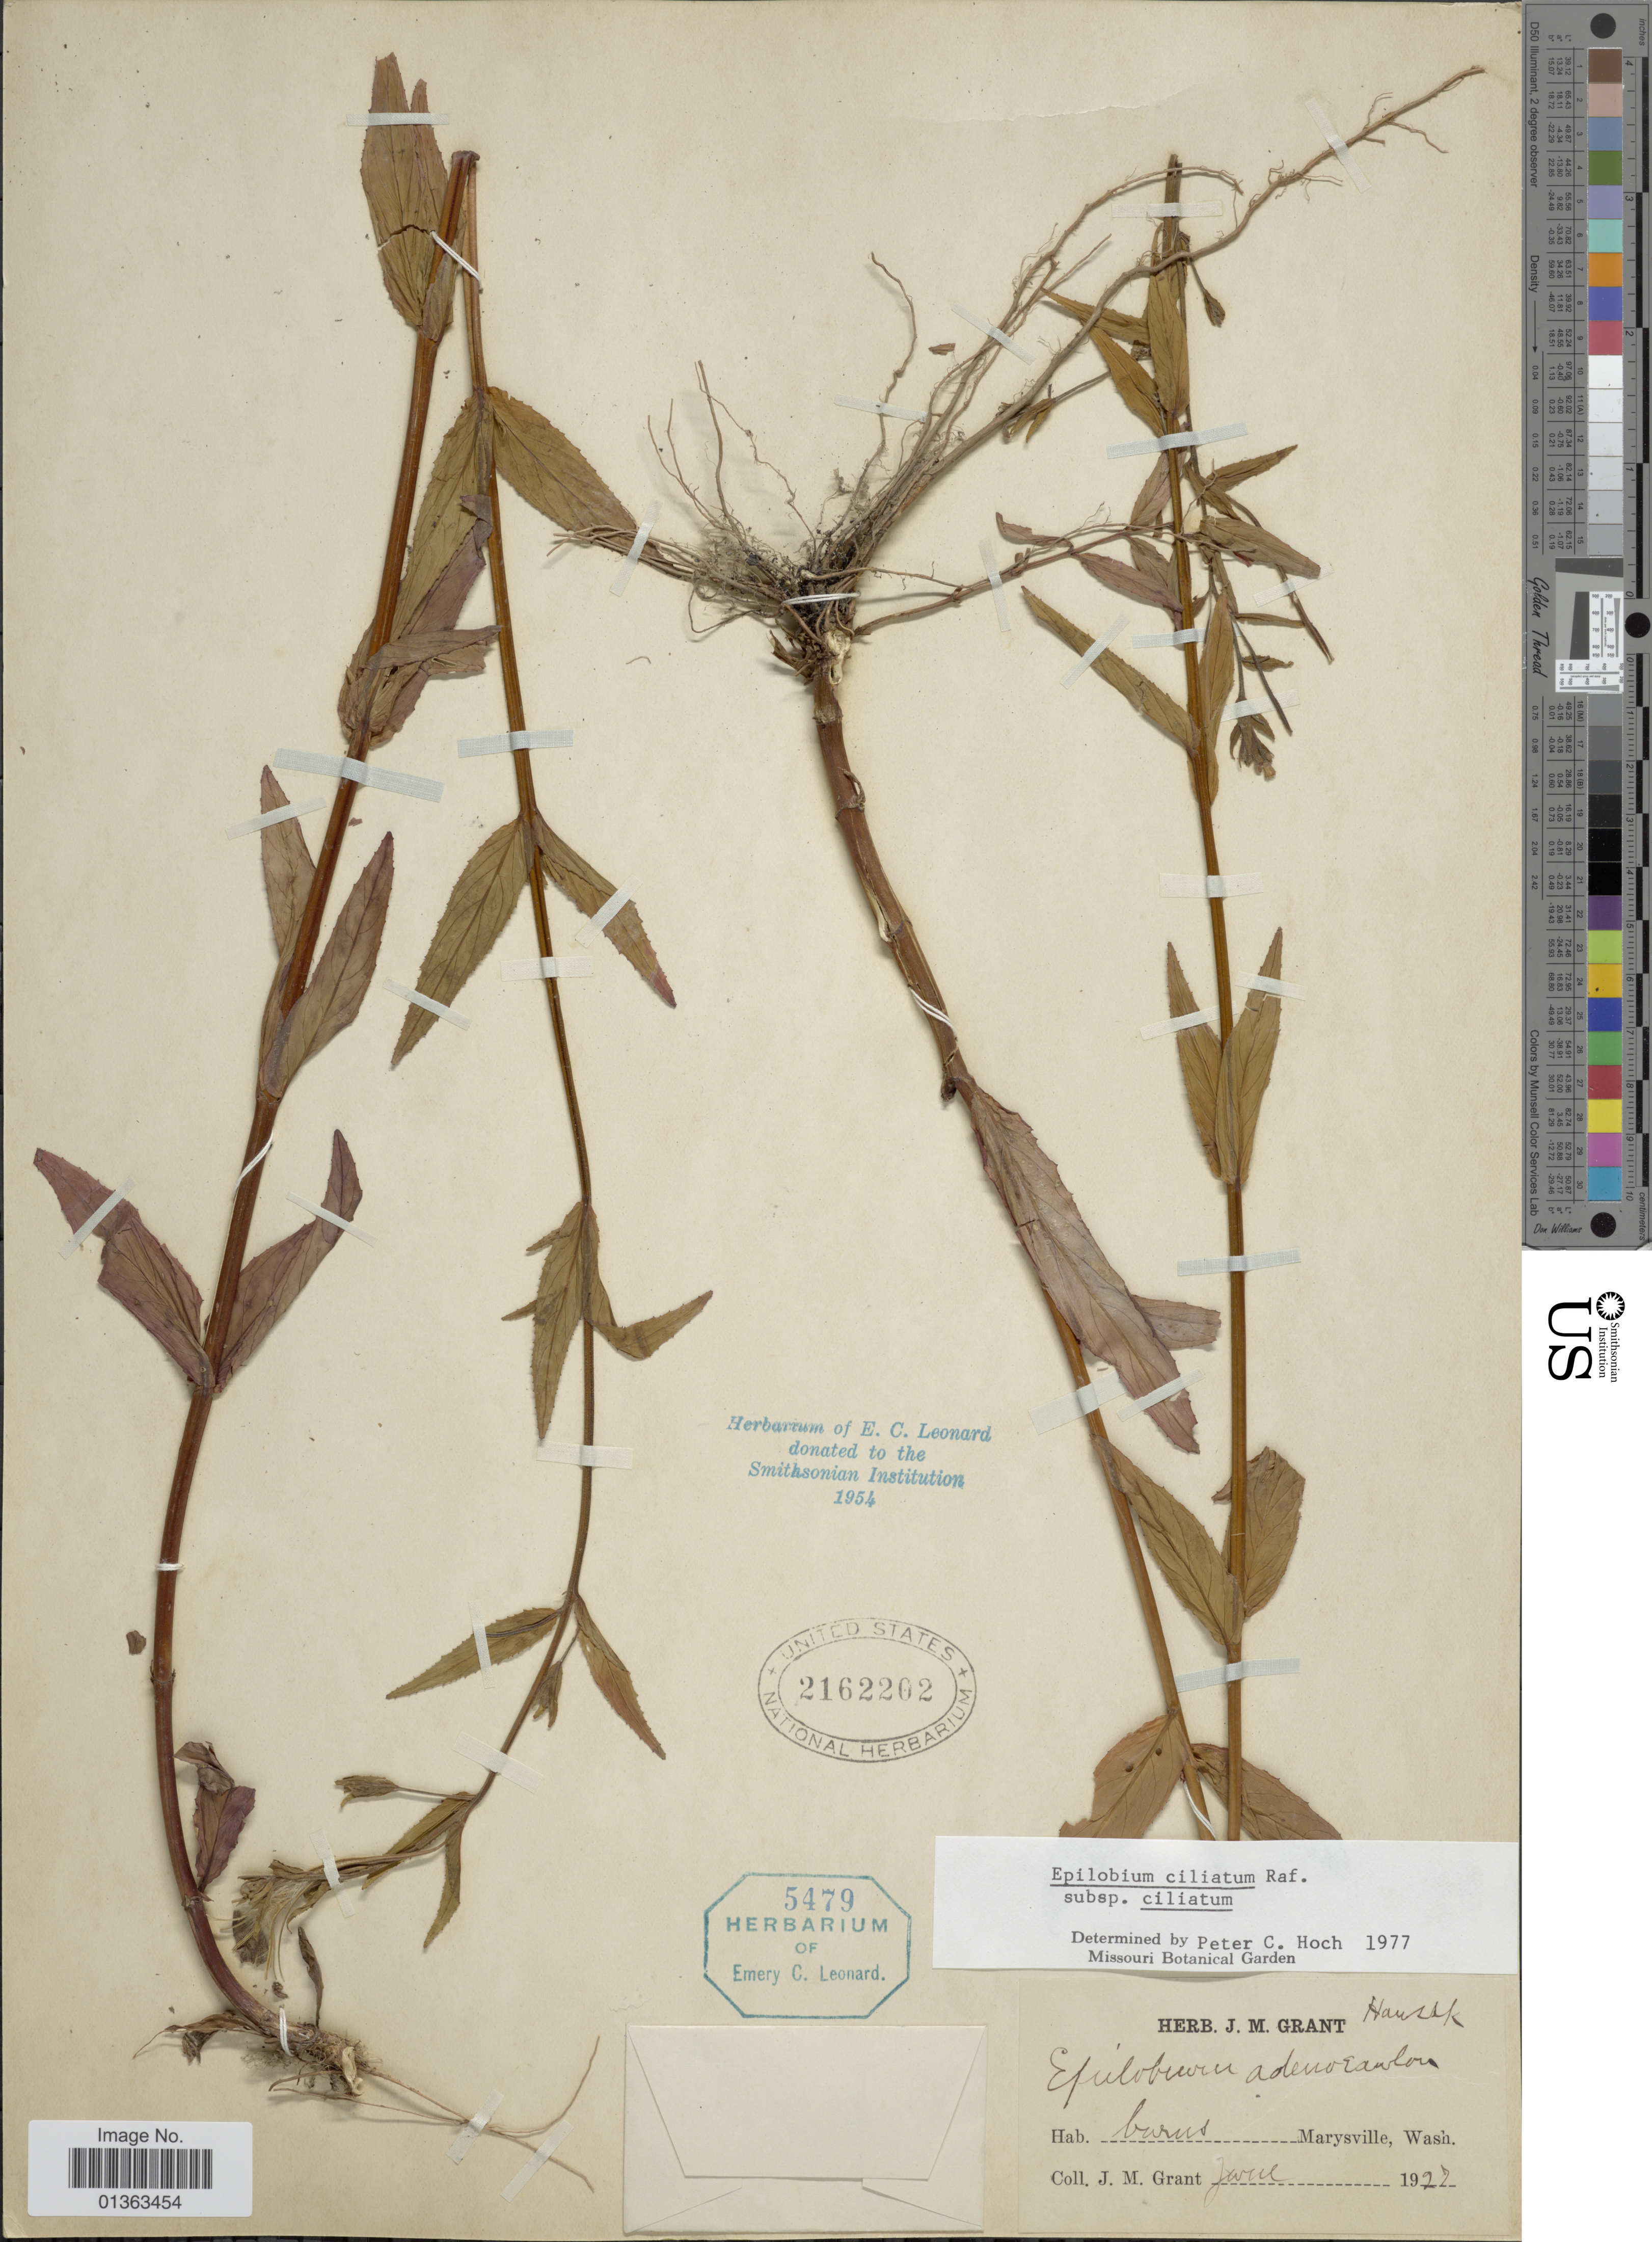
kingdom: Plantae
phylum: Tracheophyta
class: Magnoliopsida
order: Myrtales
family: Onagraceae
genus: Epilobium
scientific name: Epilobium ciliatum subsp. ciliatum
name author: Raf.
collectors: J. M. Grant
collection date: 1927-07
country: United States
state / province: Washington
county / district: Snohomish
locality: Marysville.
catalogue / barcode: US 2162202